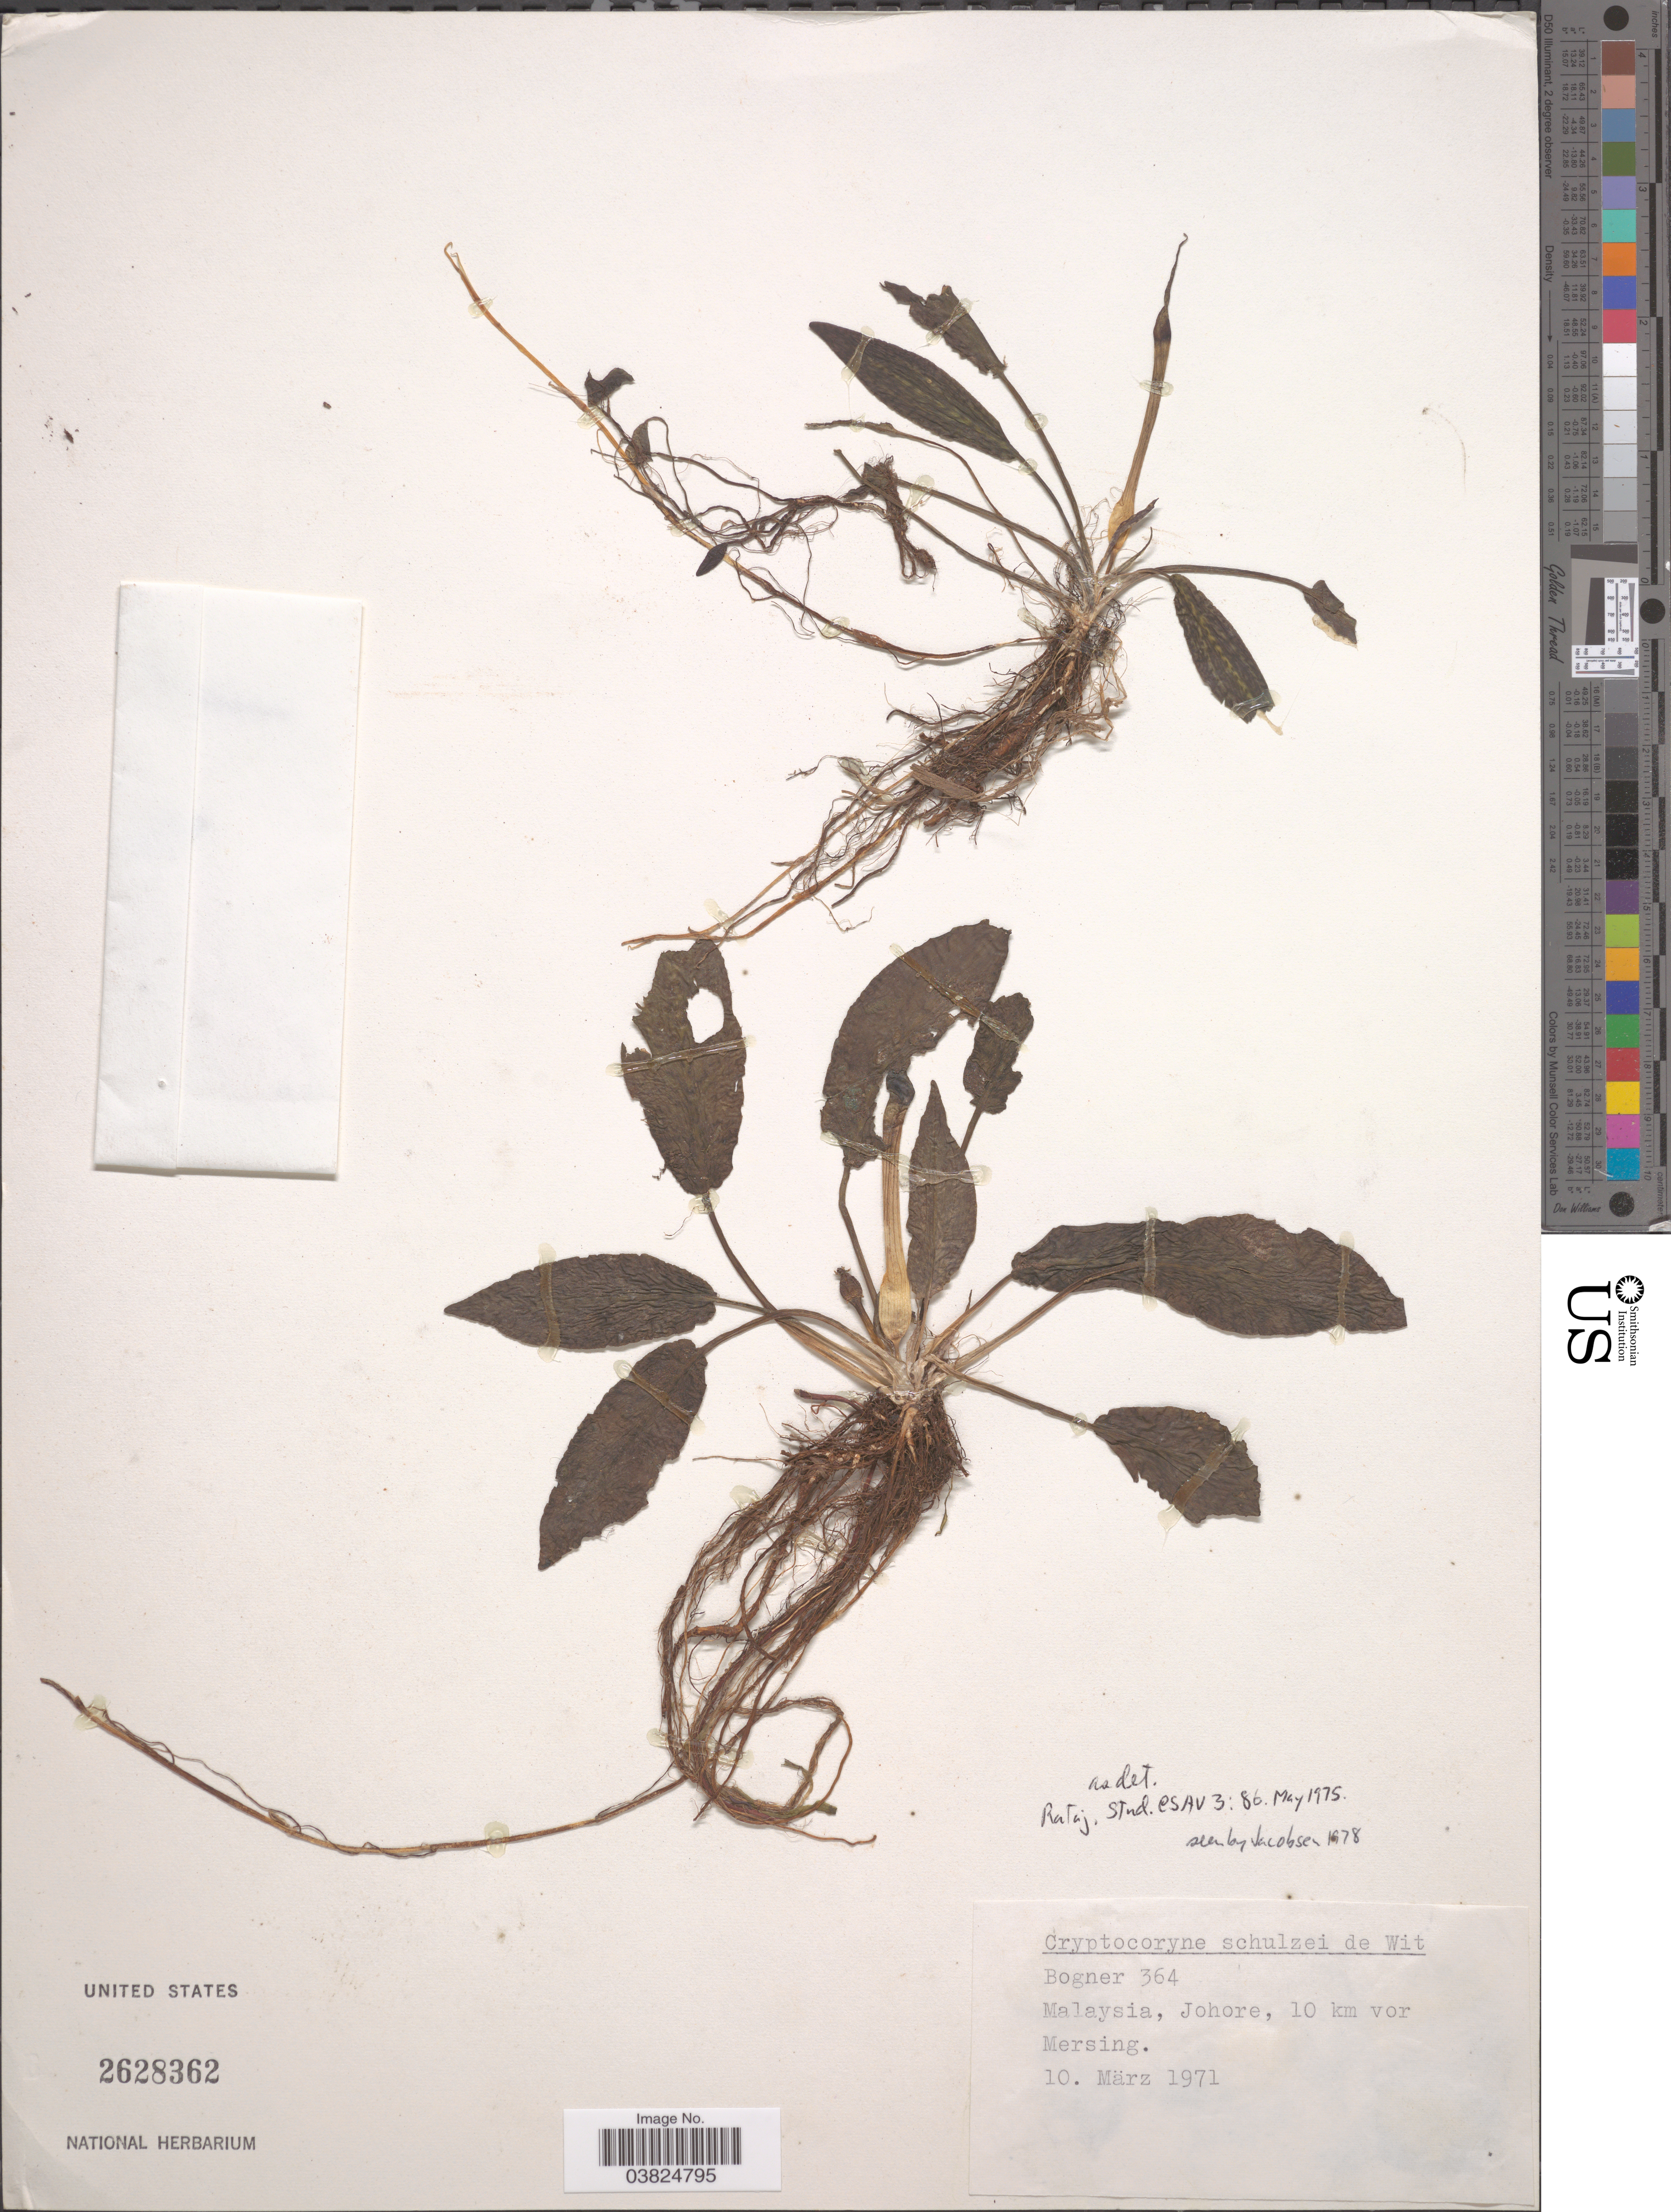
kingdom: Plantae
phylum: Tracheophyta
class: Liliopsida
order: Alismatales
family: Araceae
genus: Cryptocoryne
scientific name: Cryptocoryne schulzei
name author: de Wit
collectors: Bogner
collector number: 364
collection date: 1971-03-10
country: Malaysia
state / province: Johor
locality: Johore, 10 km vor Mersing.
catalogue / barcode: US 2628362